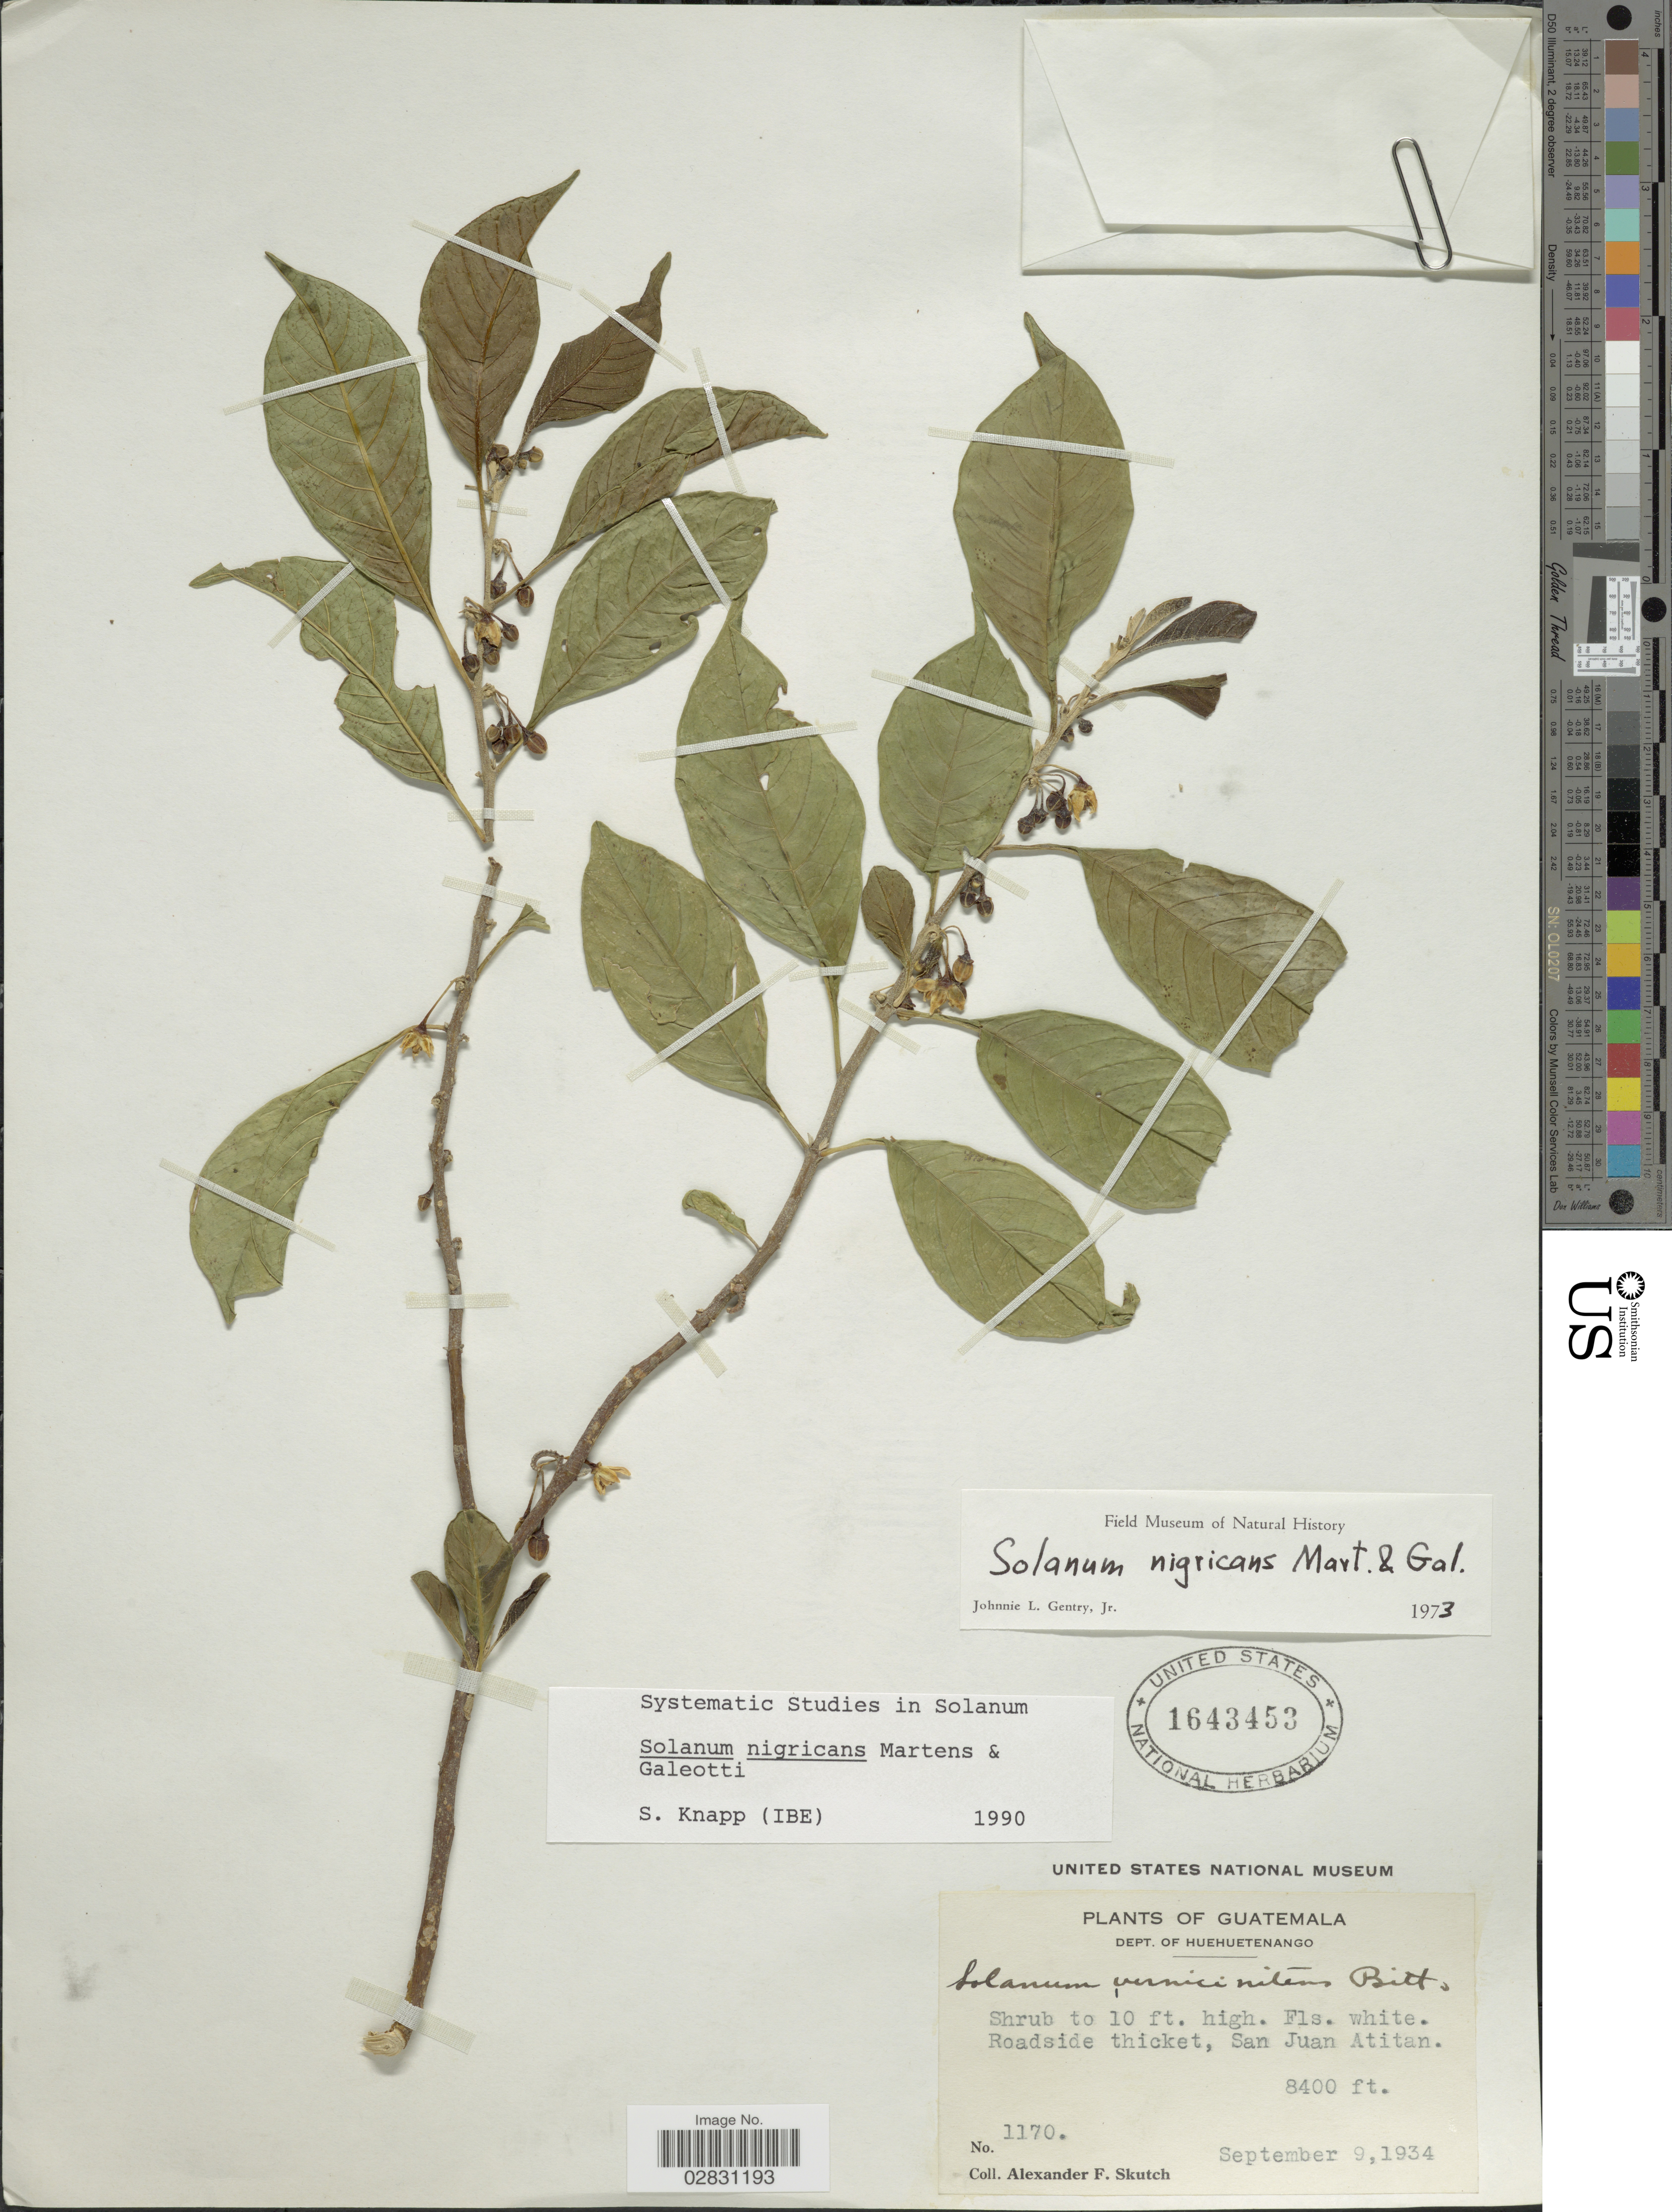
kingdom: Plantae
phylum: Tracheophyta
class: Magnoliopsida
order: Solanales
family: Solanaceae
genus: Solanum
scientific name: Solanum nigricans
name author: M. Martens & Galeotti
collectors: A. F. Skutch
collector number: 1170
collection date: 1934-09-09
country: Guatemala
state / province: Huehuetenango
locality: Dept. of Huehuetenango, San Juan Atitan.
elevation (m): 2560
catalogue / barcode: US 1643453